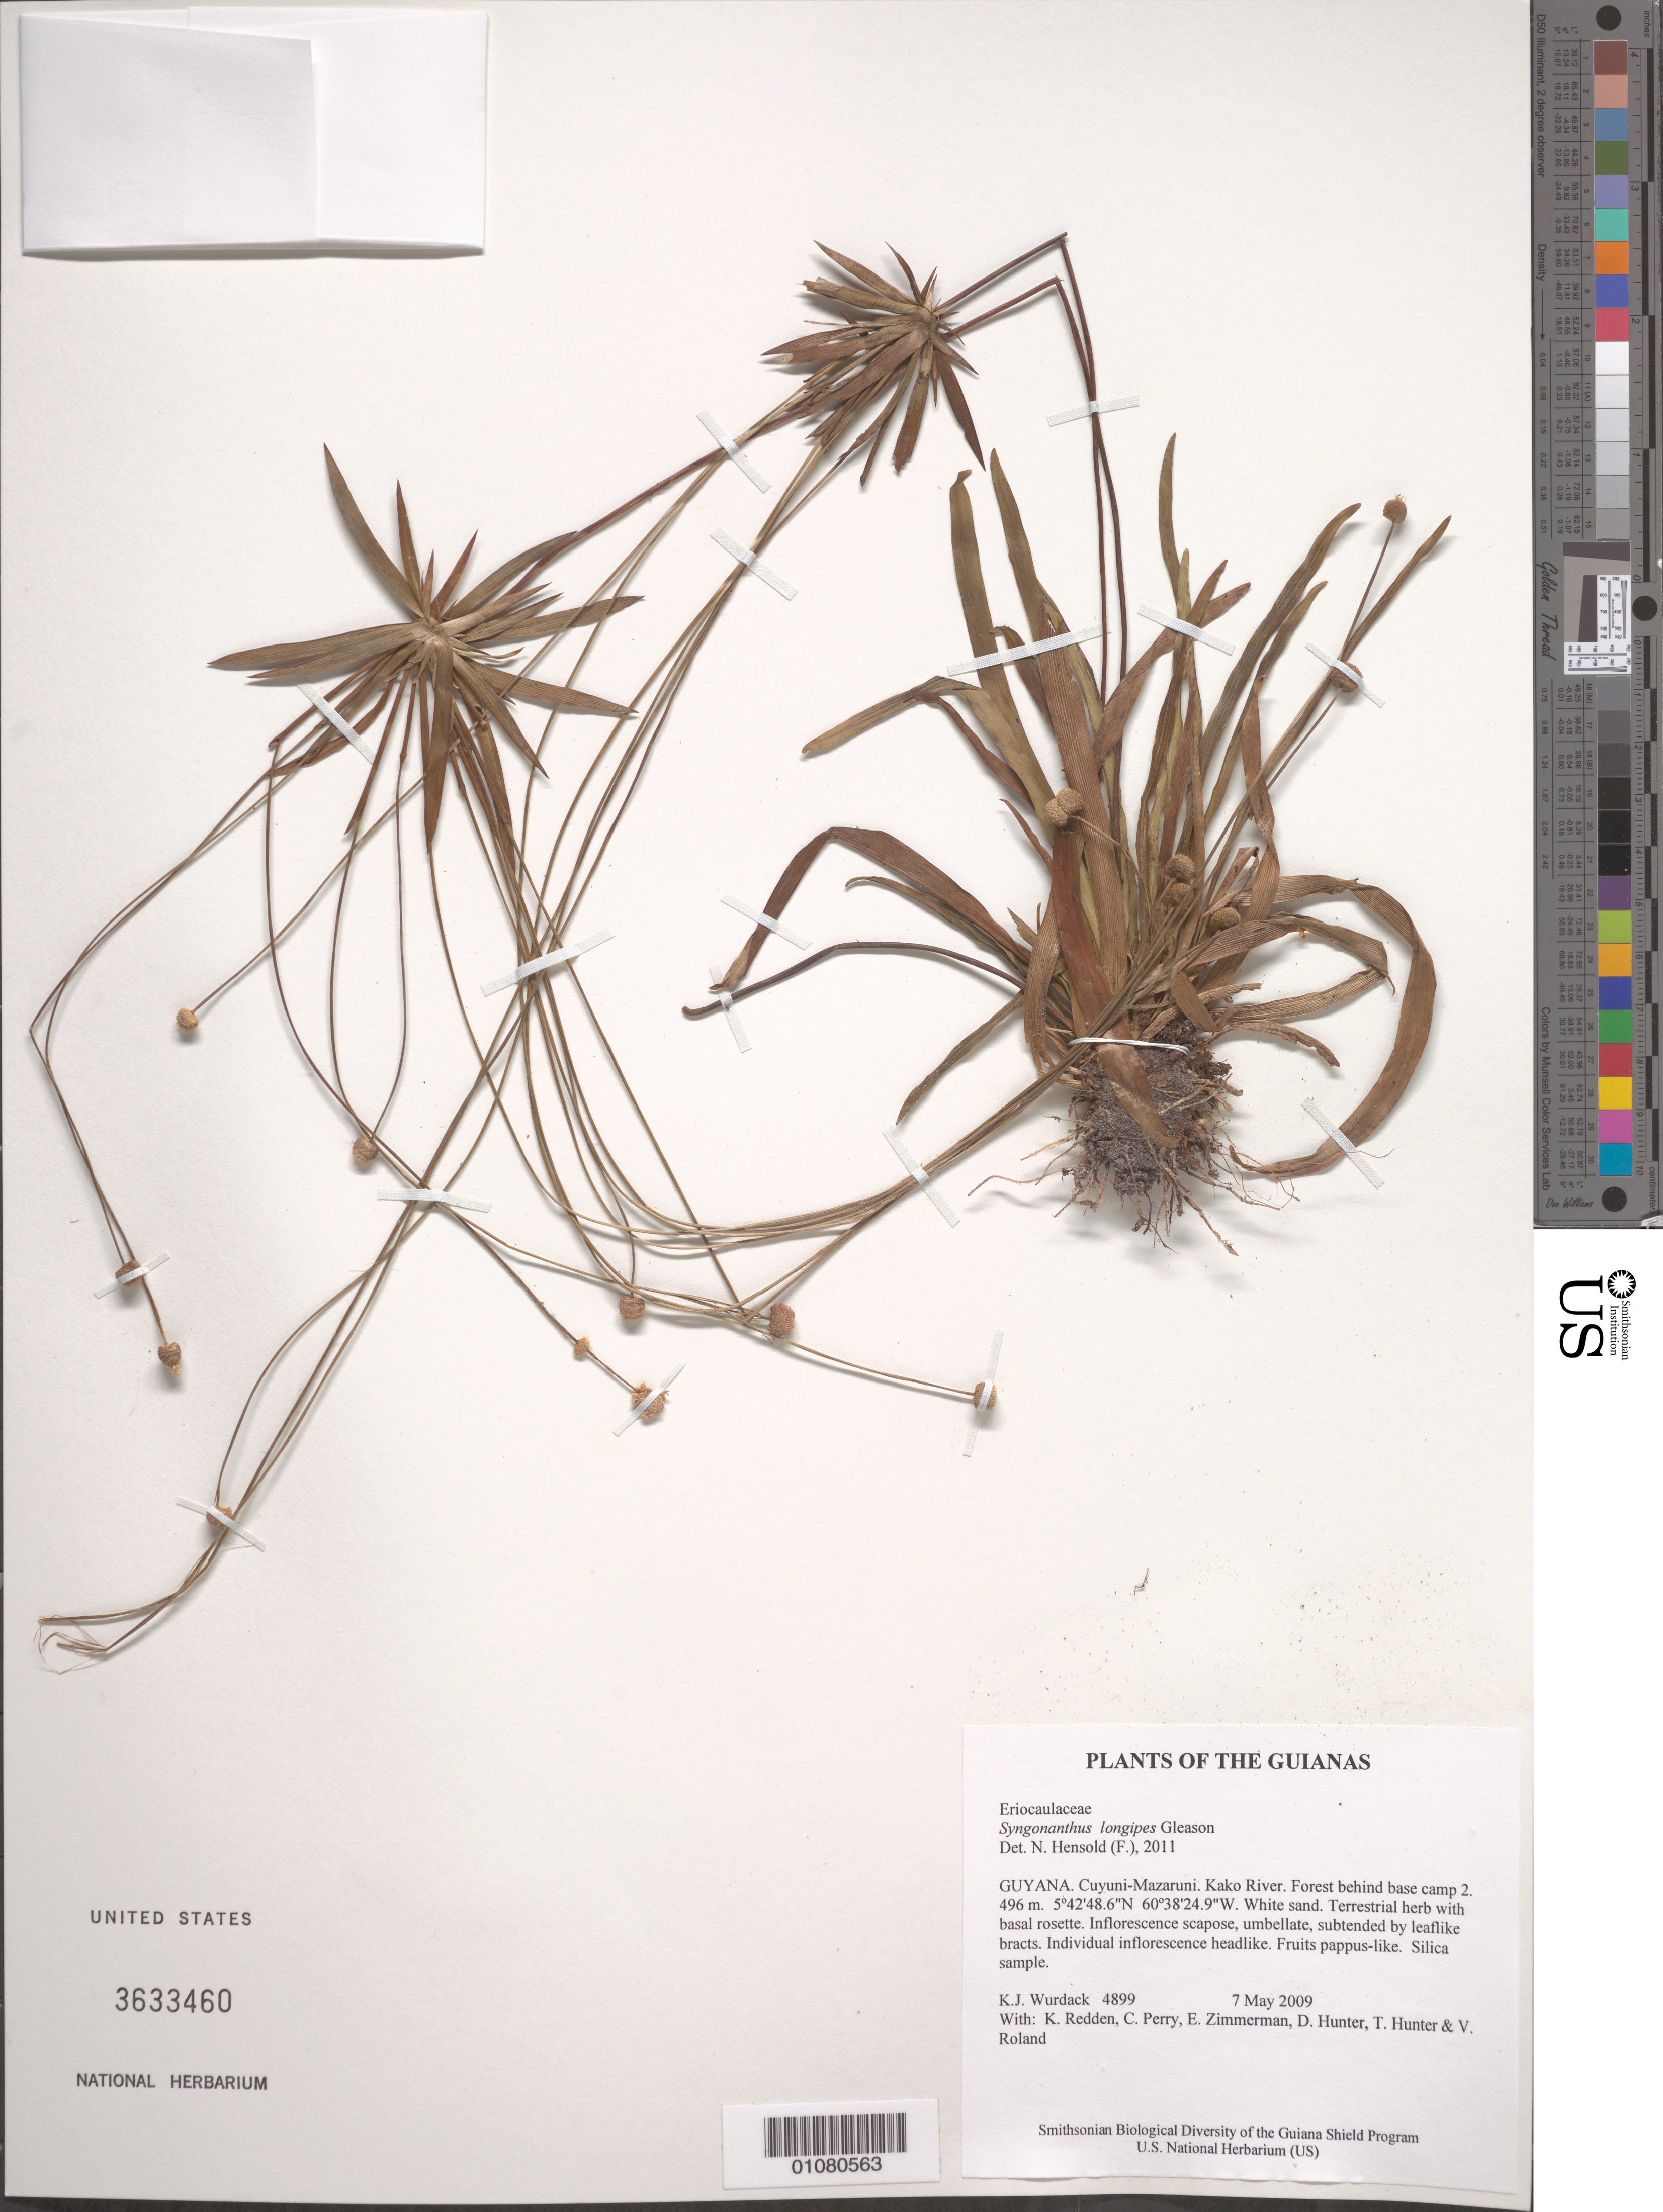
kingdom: Plantae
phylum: Tracheophyta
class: Liliopsida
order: Poales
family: Eriocaulaceae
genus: Syngonanthus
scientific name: Syngonanthus longipes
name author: Gleason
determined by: Hensold, N.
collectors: K. Wurdack, K. M. Redden, C. Perry, E. Zimmerman, D. Hunter, T. Hunter & V. Roland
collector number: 4899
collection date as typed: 7 May 2009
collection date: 2009-05-07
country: Guyana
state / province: Cuyuni-Mazaruni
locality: Kako River. Forest behind base camp 2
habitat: White sand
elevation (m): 496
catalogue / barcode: US 3633460